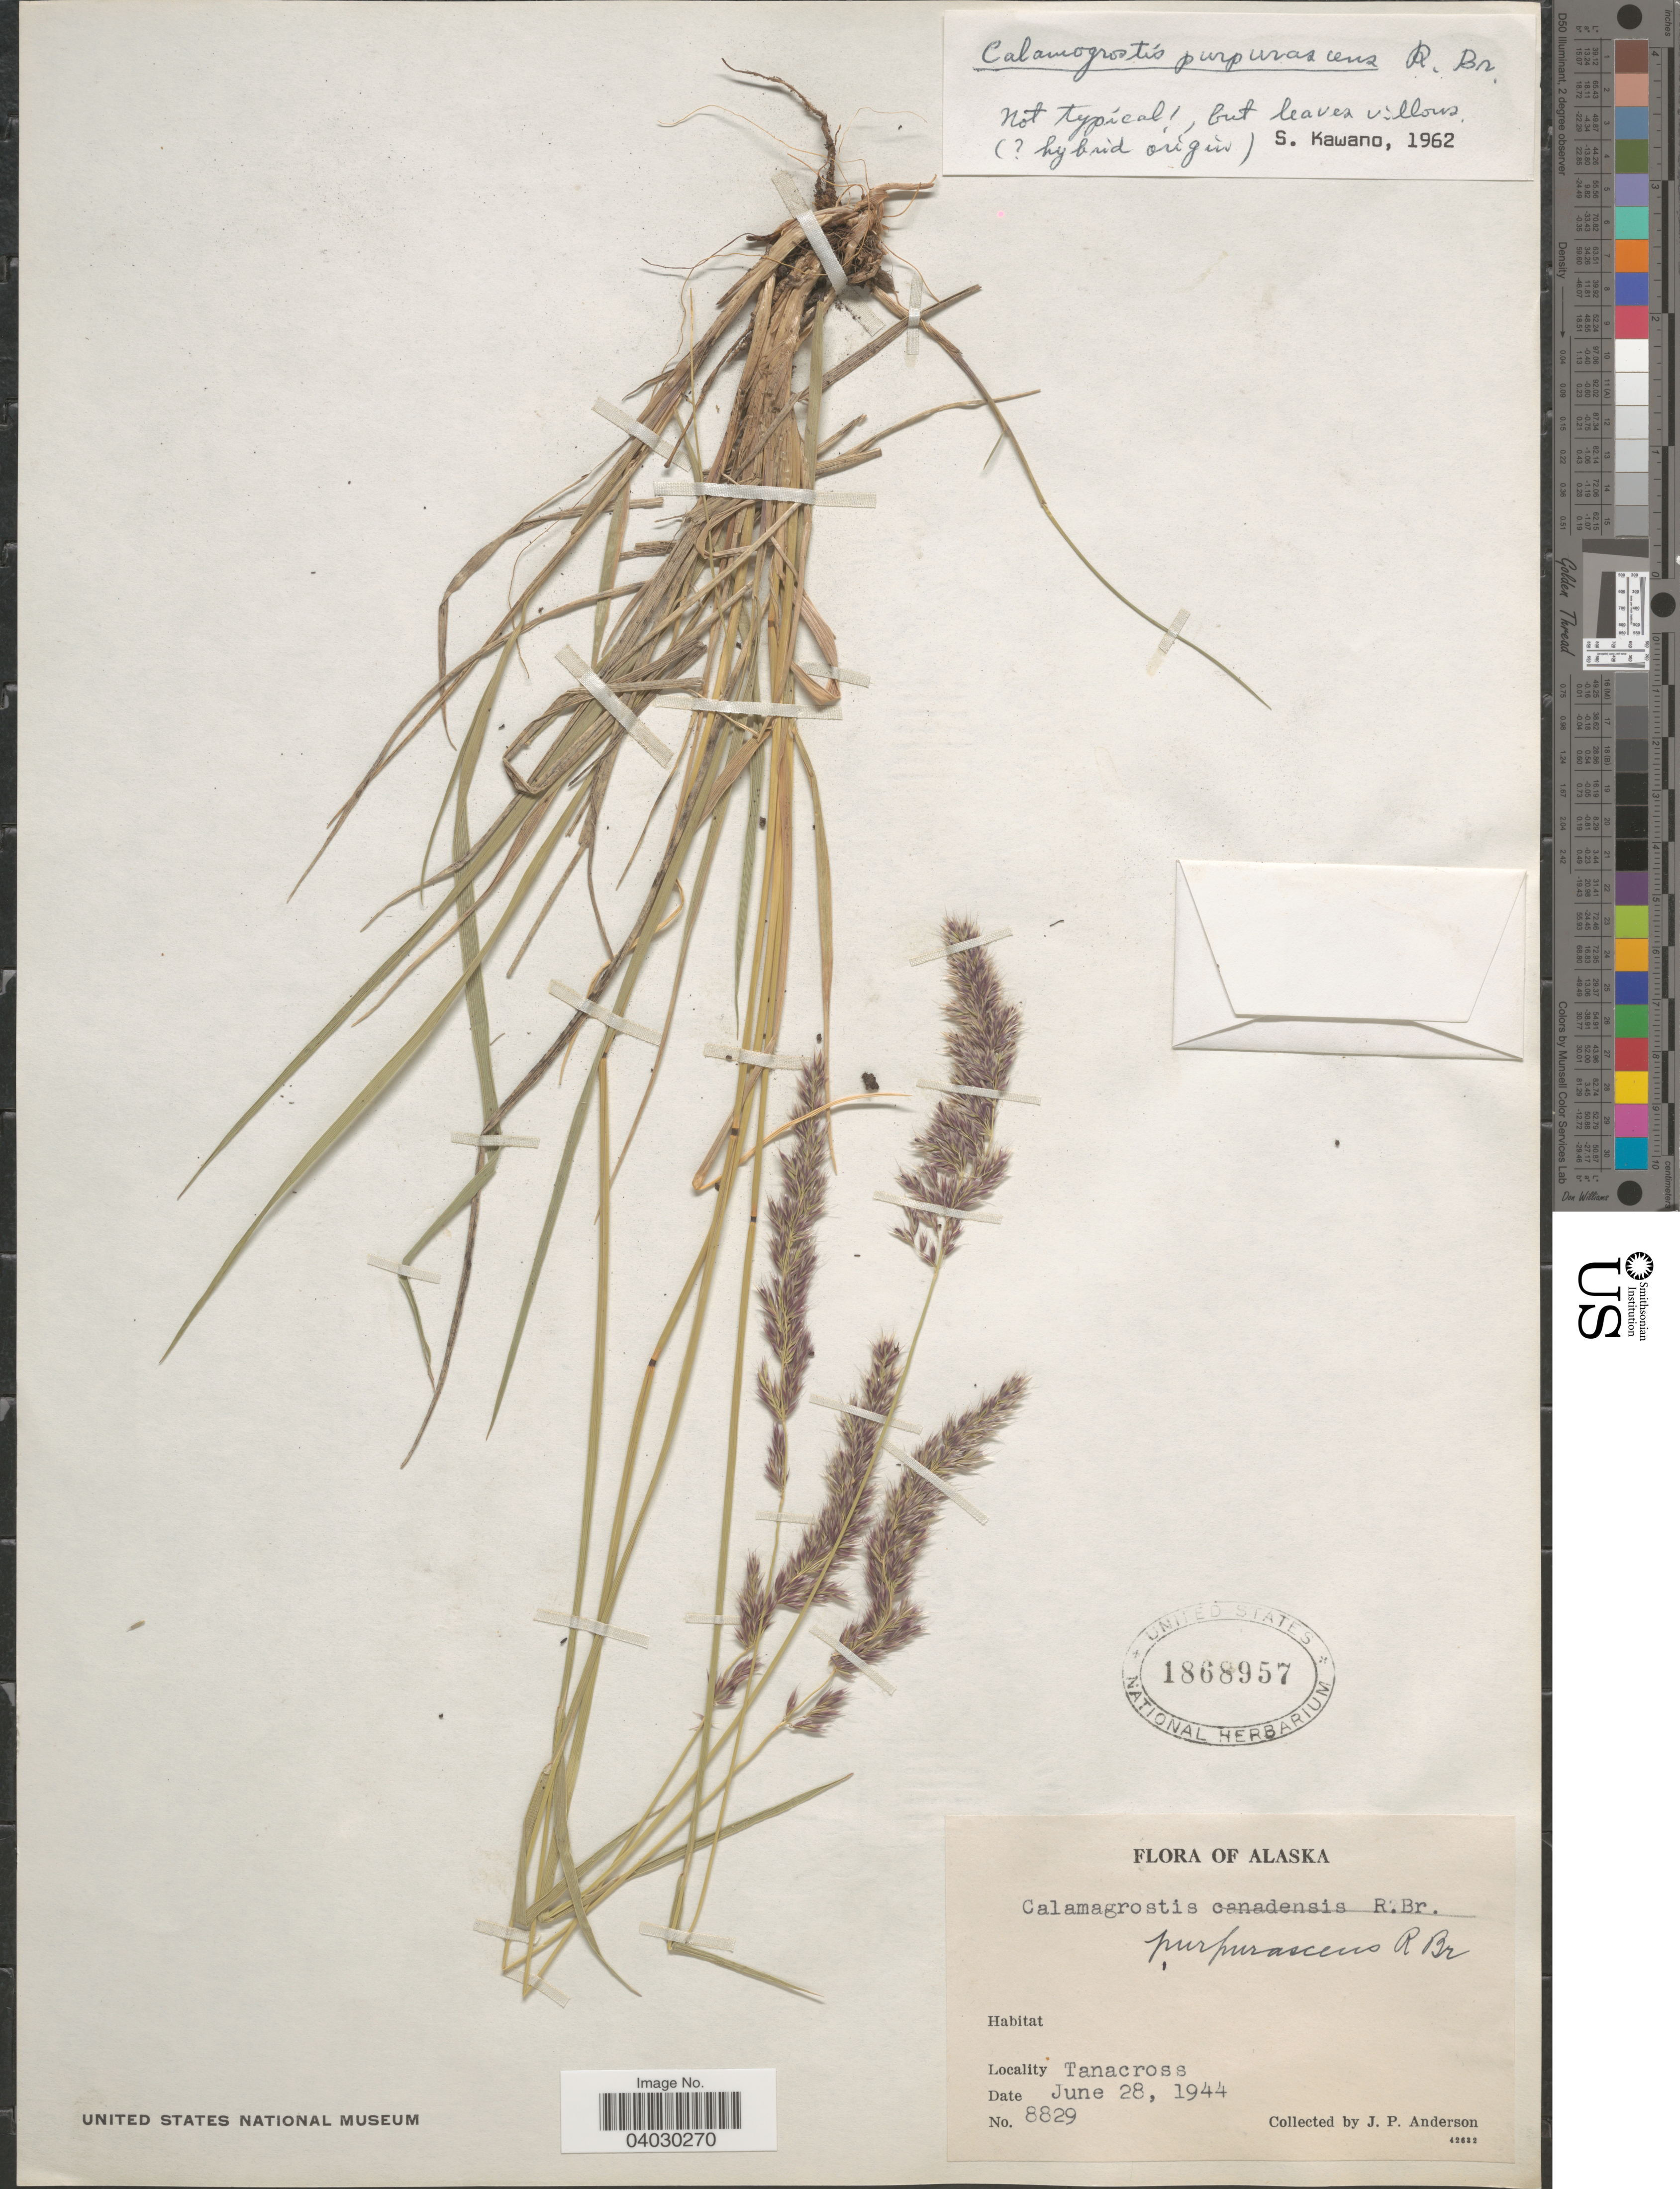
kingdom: Plantae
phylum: Tracheophyta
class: Liliopsida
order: Poales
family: Poaceae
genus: Calamagrostis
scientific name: Calamagrostis purpurascens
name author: R. Br.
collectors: J. P. Anderson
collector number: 8829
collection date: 1944-06-28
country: United States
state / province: Alaska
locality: Tanacross.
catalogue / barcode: US 1868957